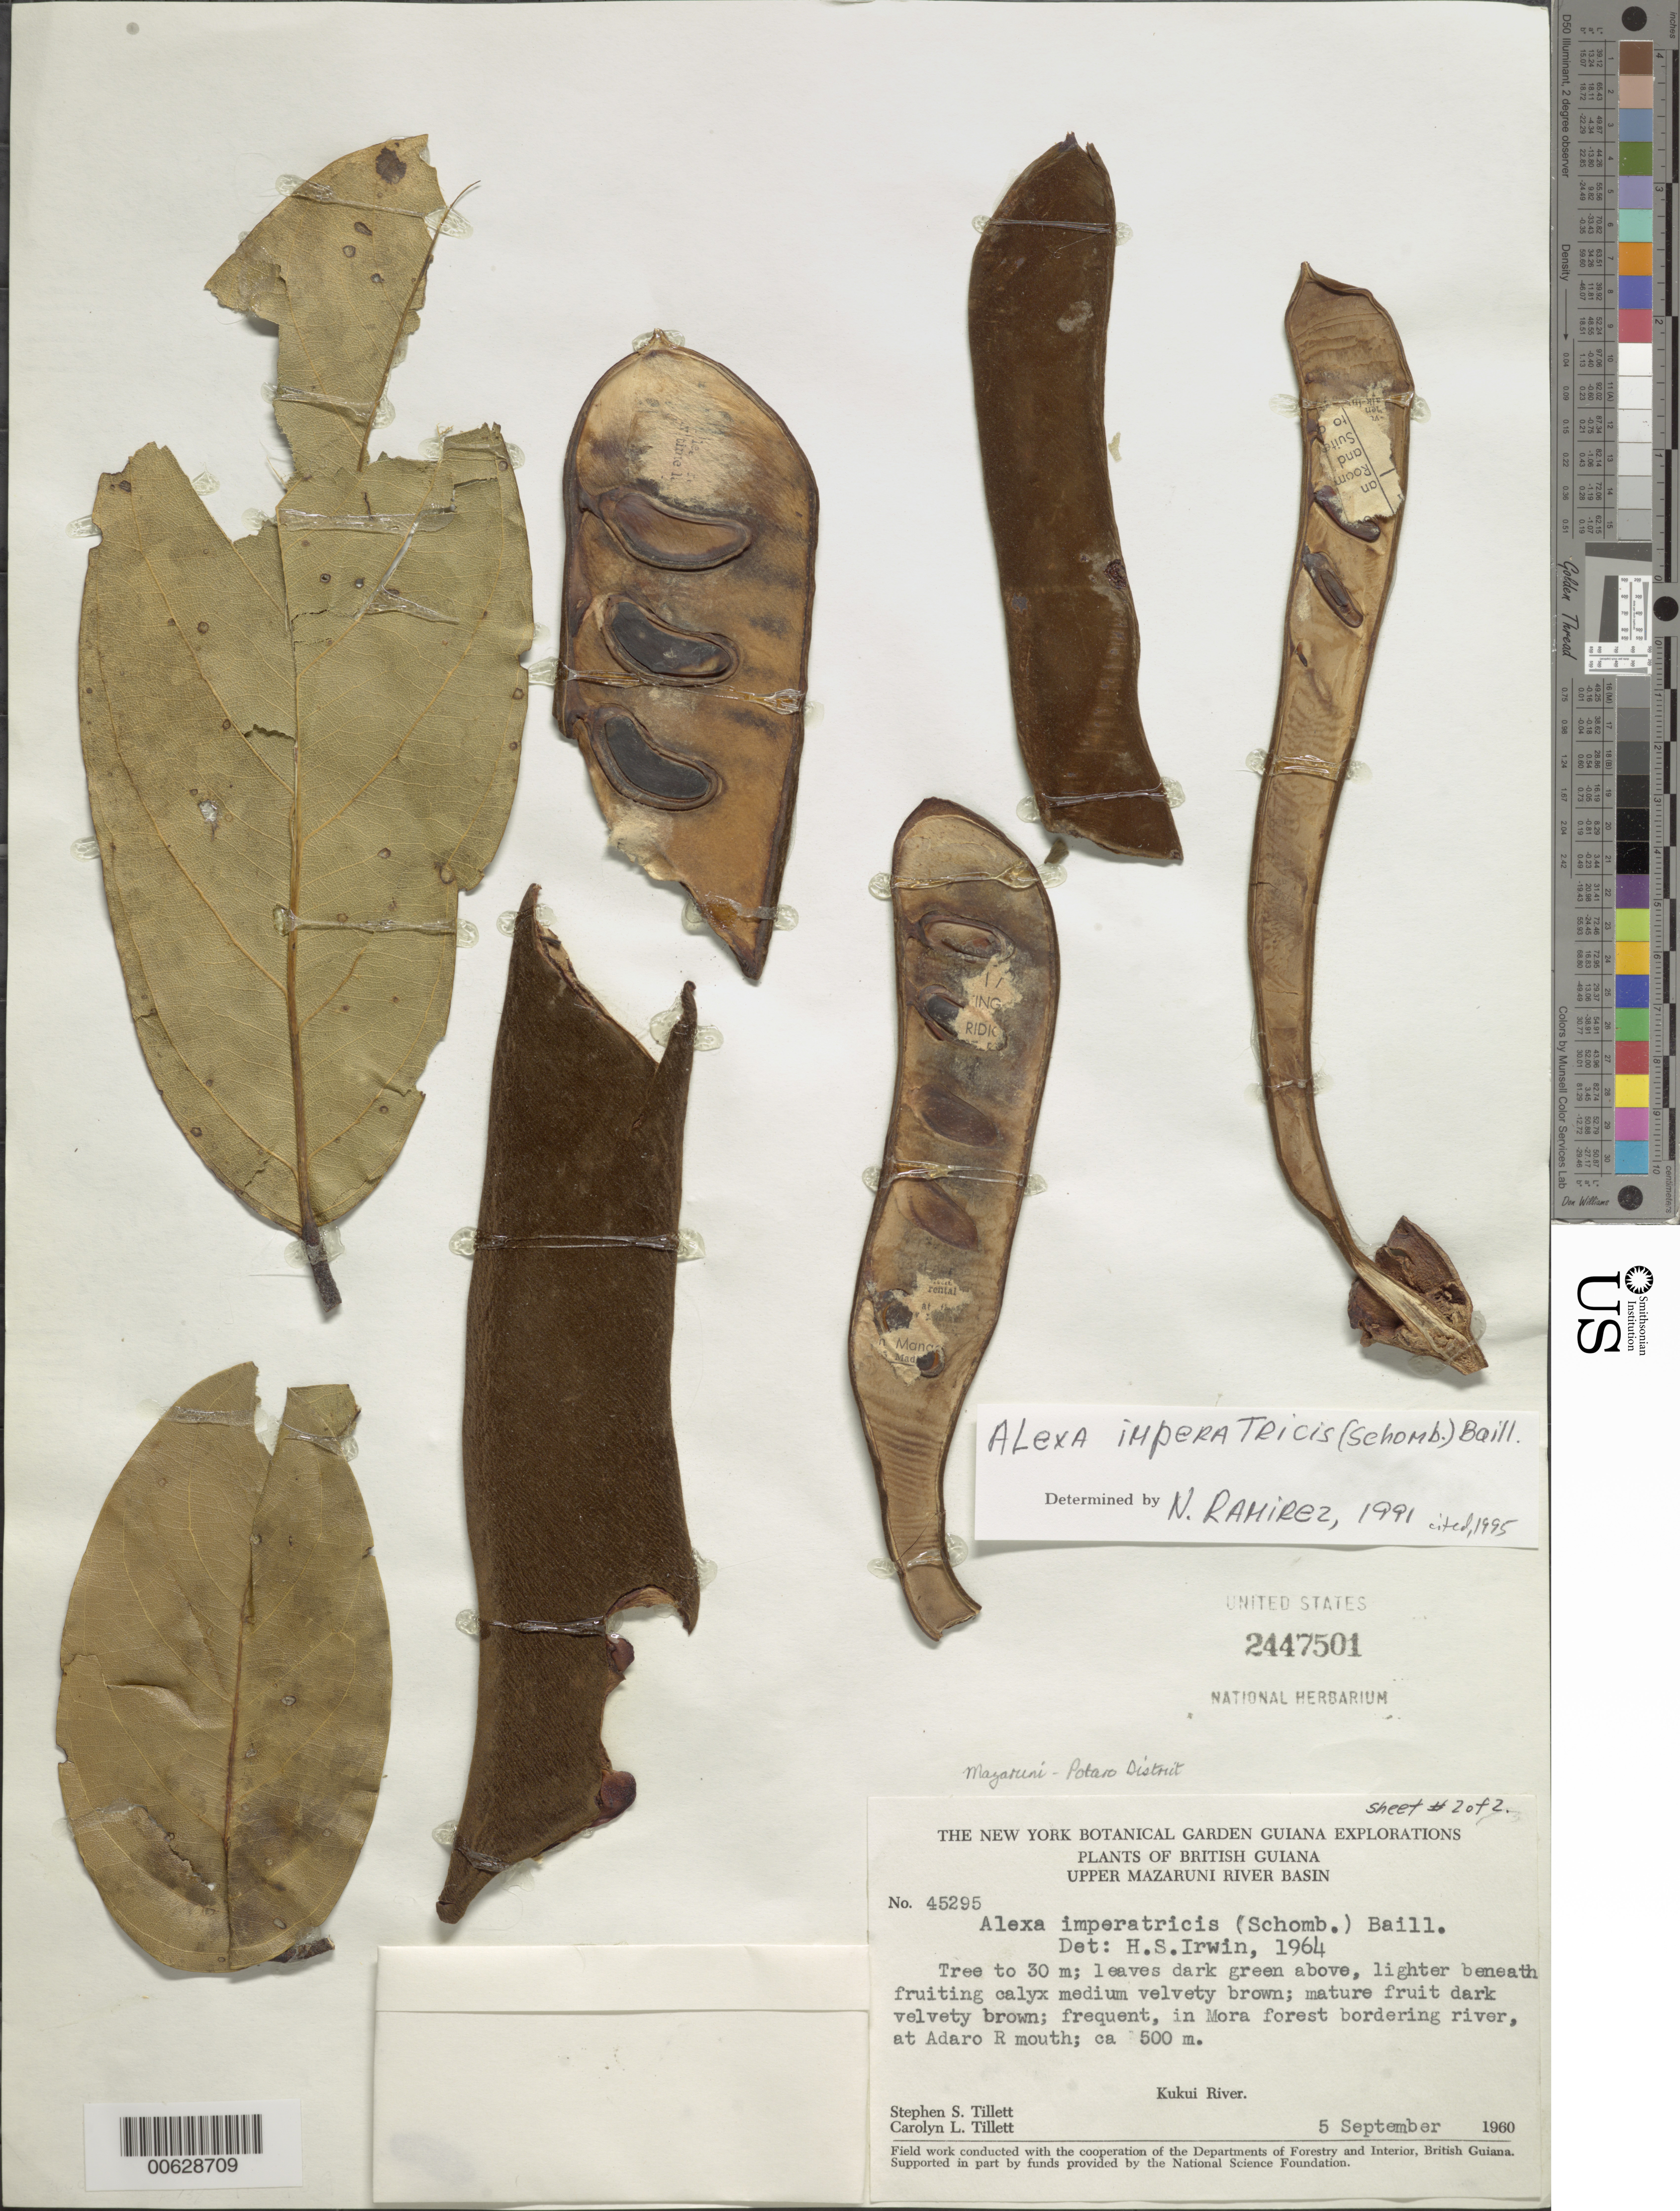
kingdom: Plantae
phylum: Tracheophyta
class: Magnoliopsida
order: Fabales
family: Fabaceae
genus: Alexa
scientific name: Alexa imperatricis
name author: (R.H. Schomb.) Baill.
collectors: S. S. Tillett & C. L. Tillett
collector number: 45295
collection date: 1960-09-05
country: Guyana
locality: British Guaina, Upper Mazaruni River Basin, In Mora forest bordering river, at Adaro R Mouth, Kukui River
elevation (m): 500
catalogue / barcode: US 2447501